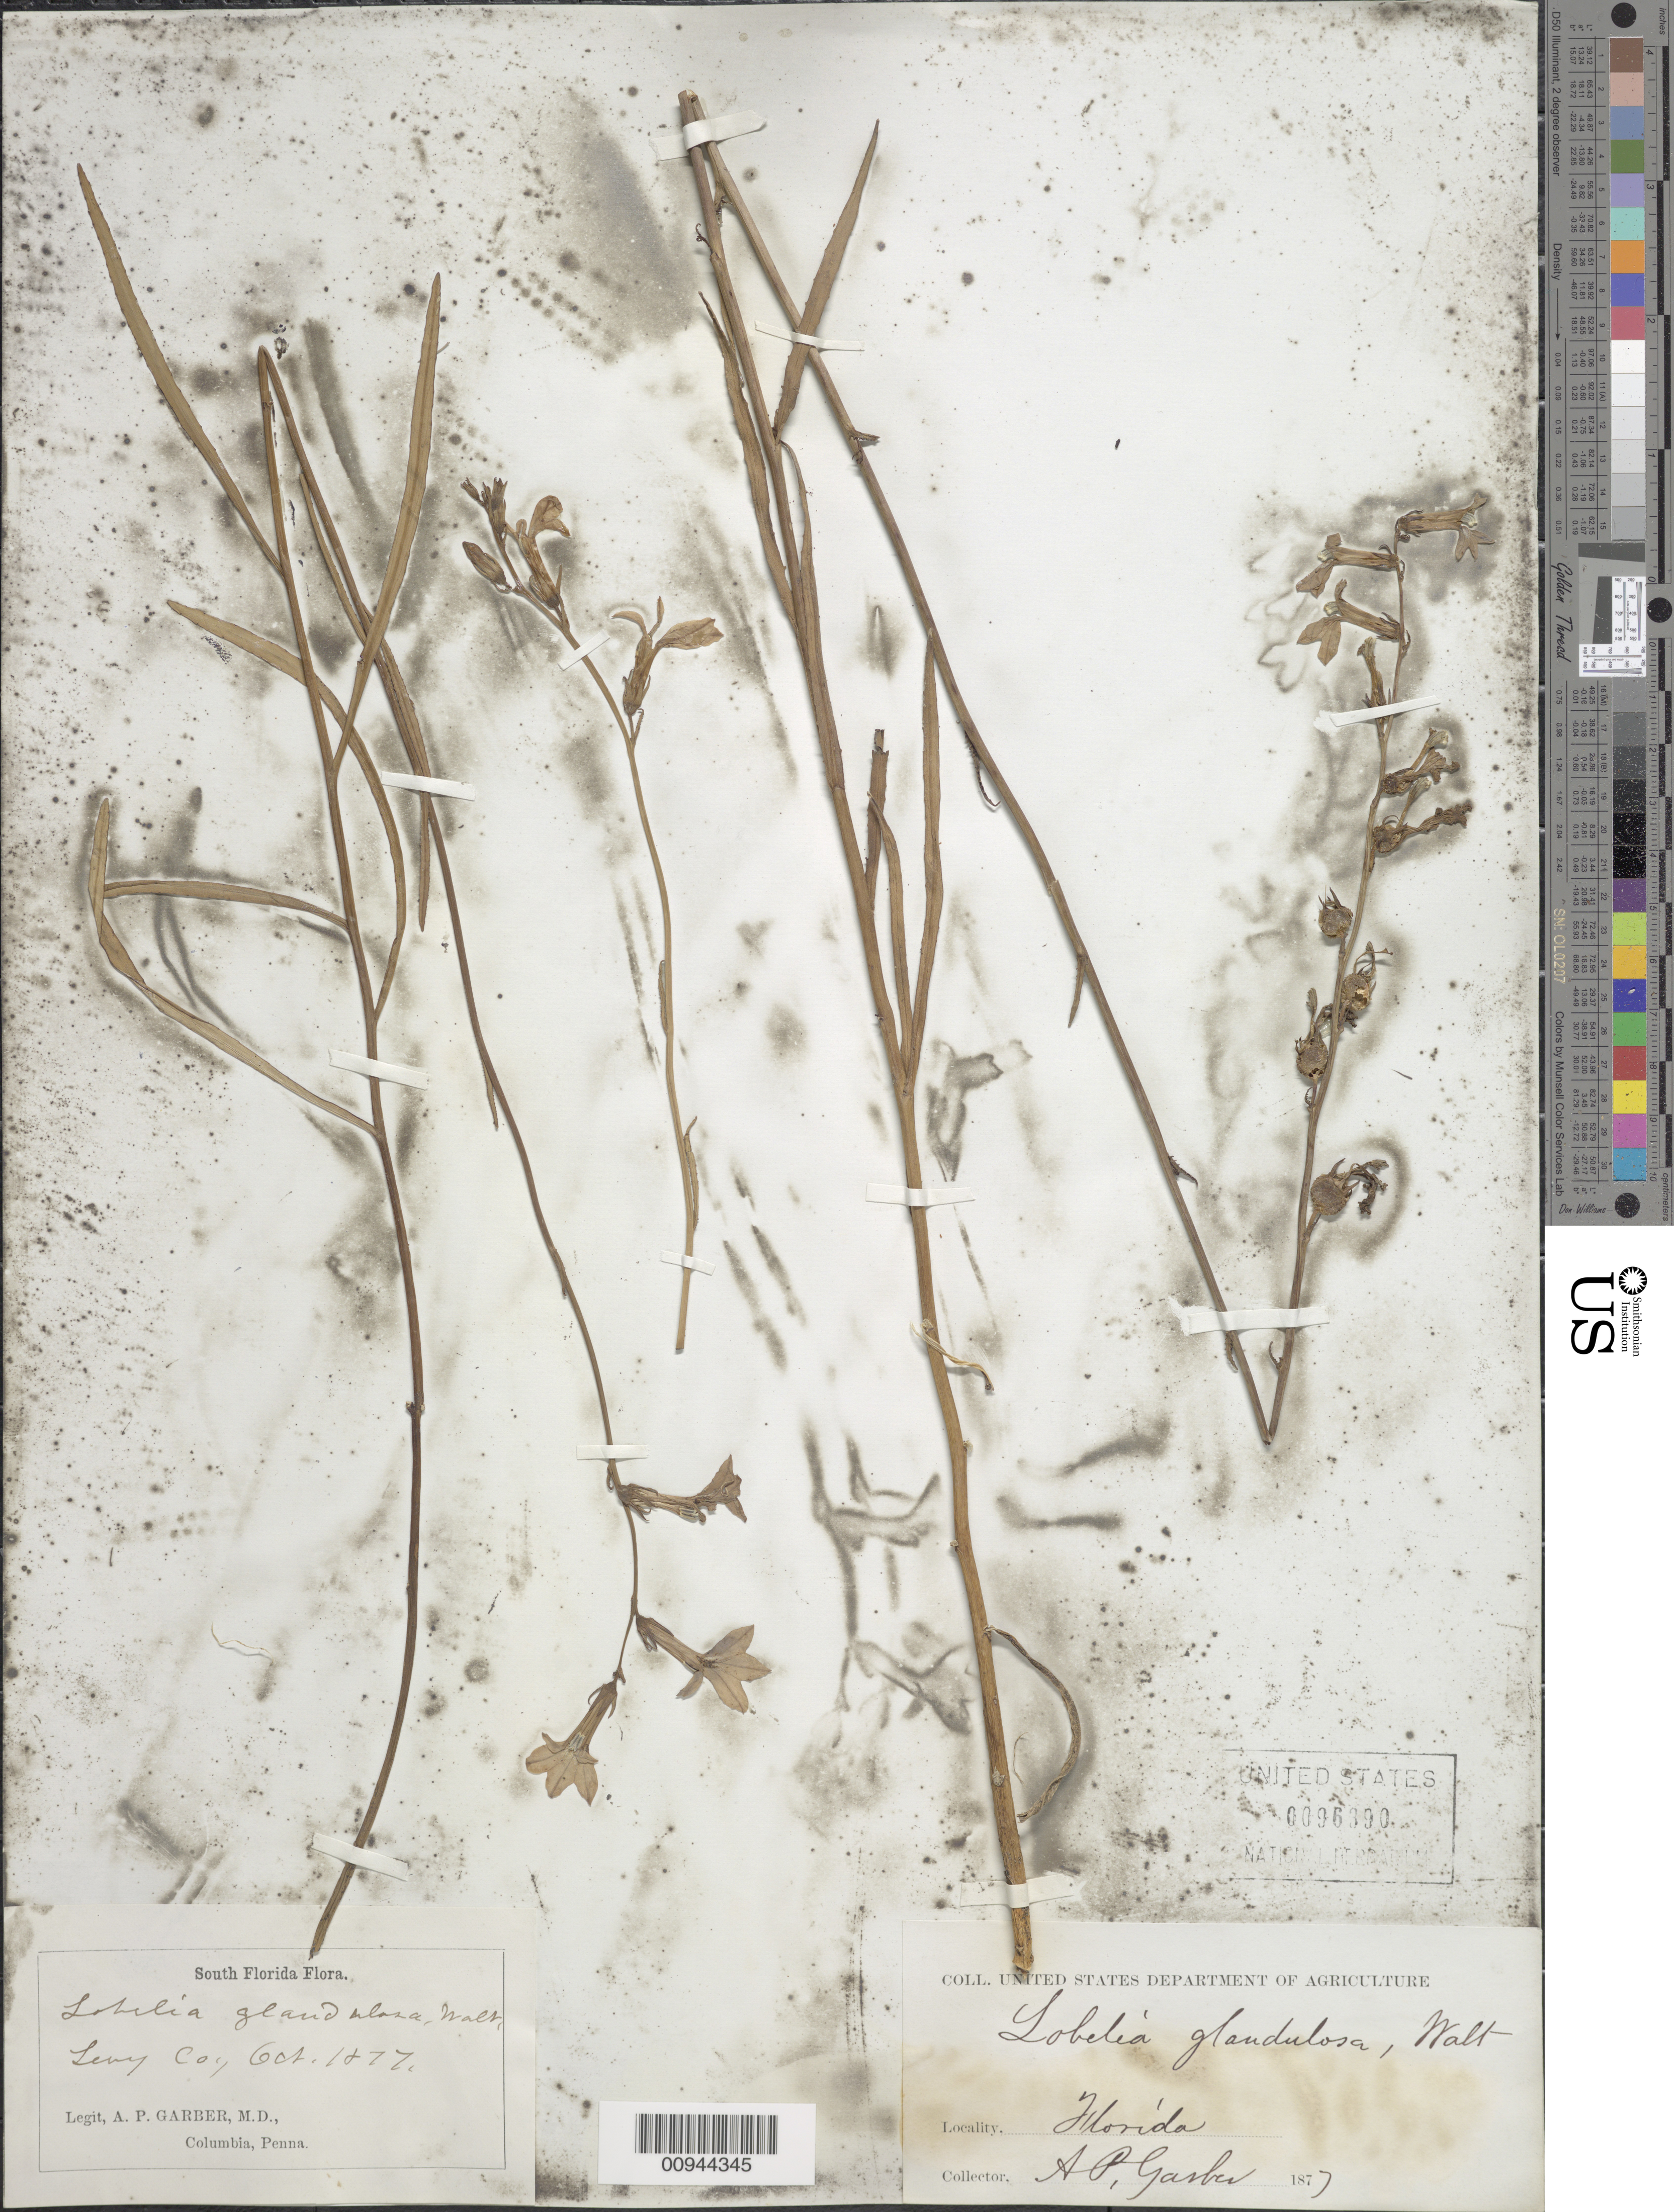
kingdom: Plantae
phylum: Tracheophyta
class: Magnoliopsida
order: Asterales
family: Campanulaceae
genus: Lobelia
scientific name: Lobelia glandulosa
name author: Walter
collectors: A. P. Garber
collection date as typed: Oct 1877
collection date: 1877-10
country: United States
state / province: Florida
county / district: Levy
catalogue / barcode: US 96390